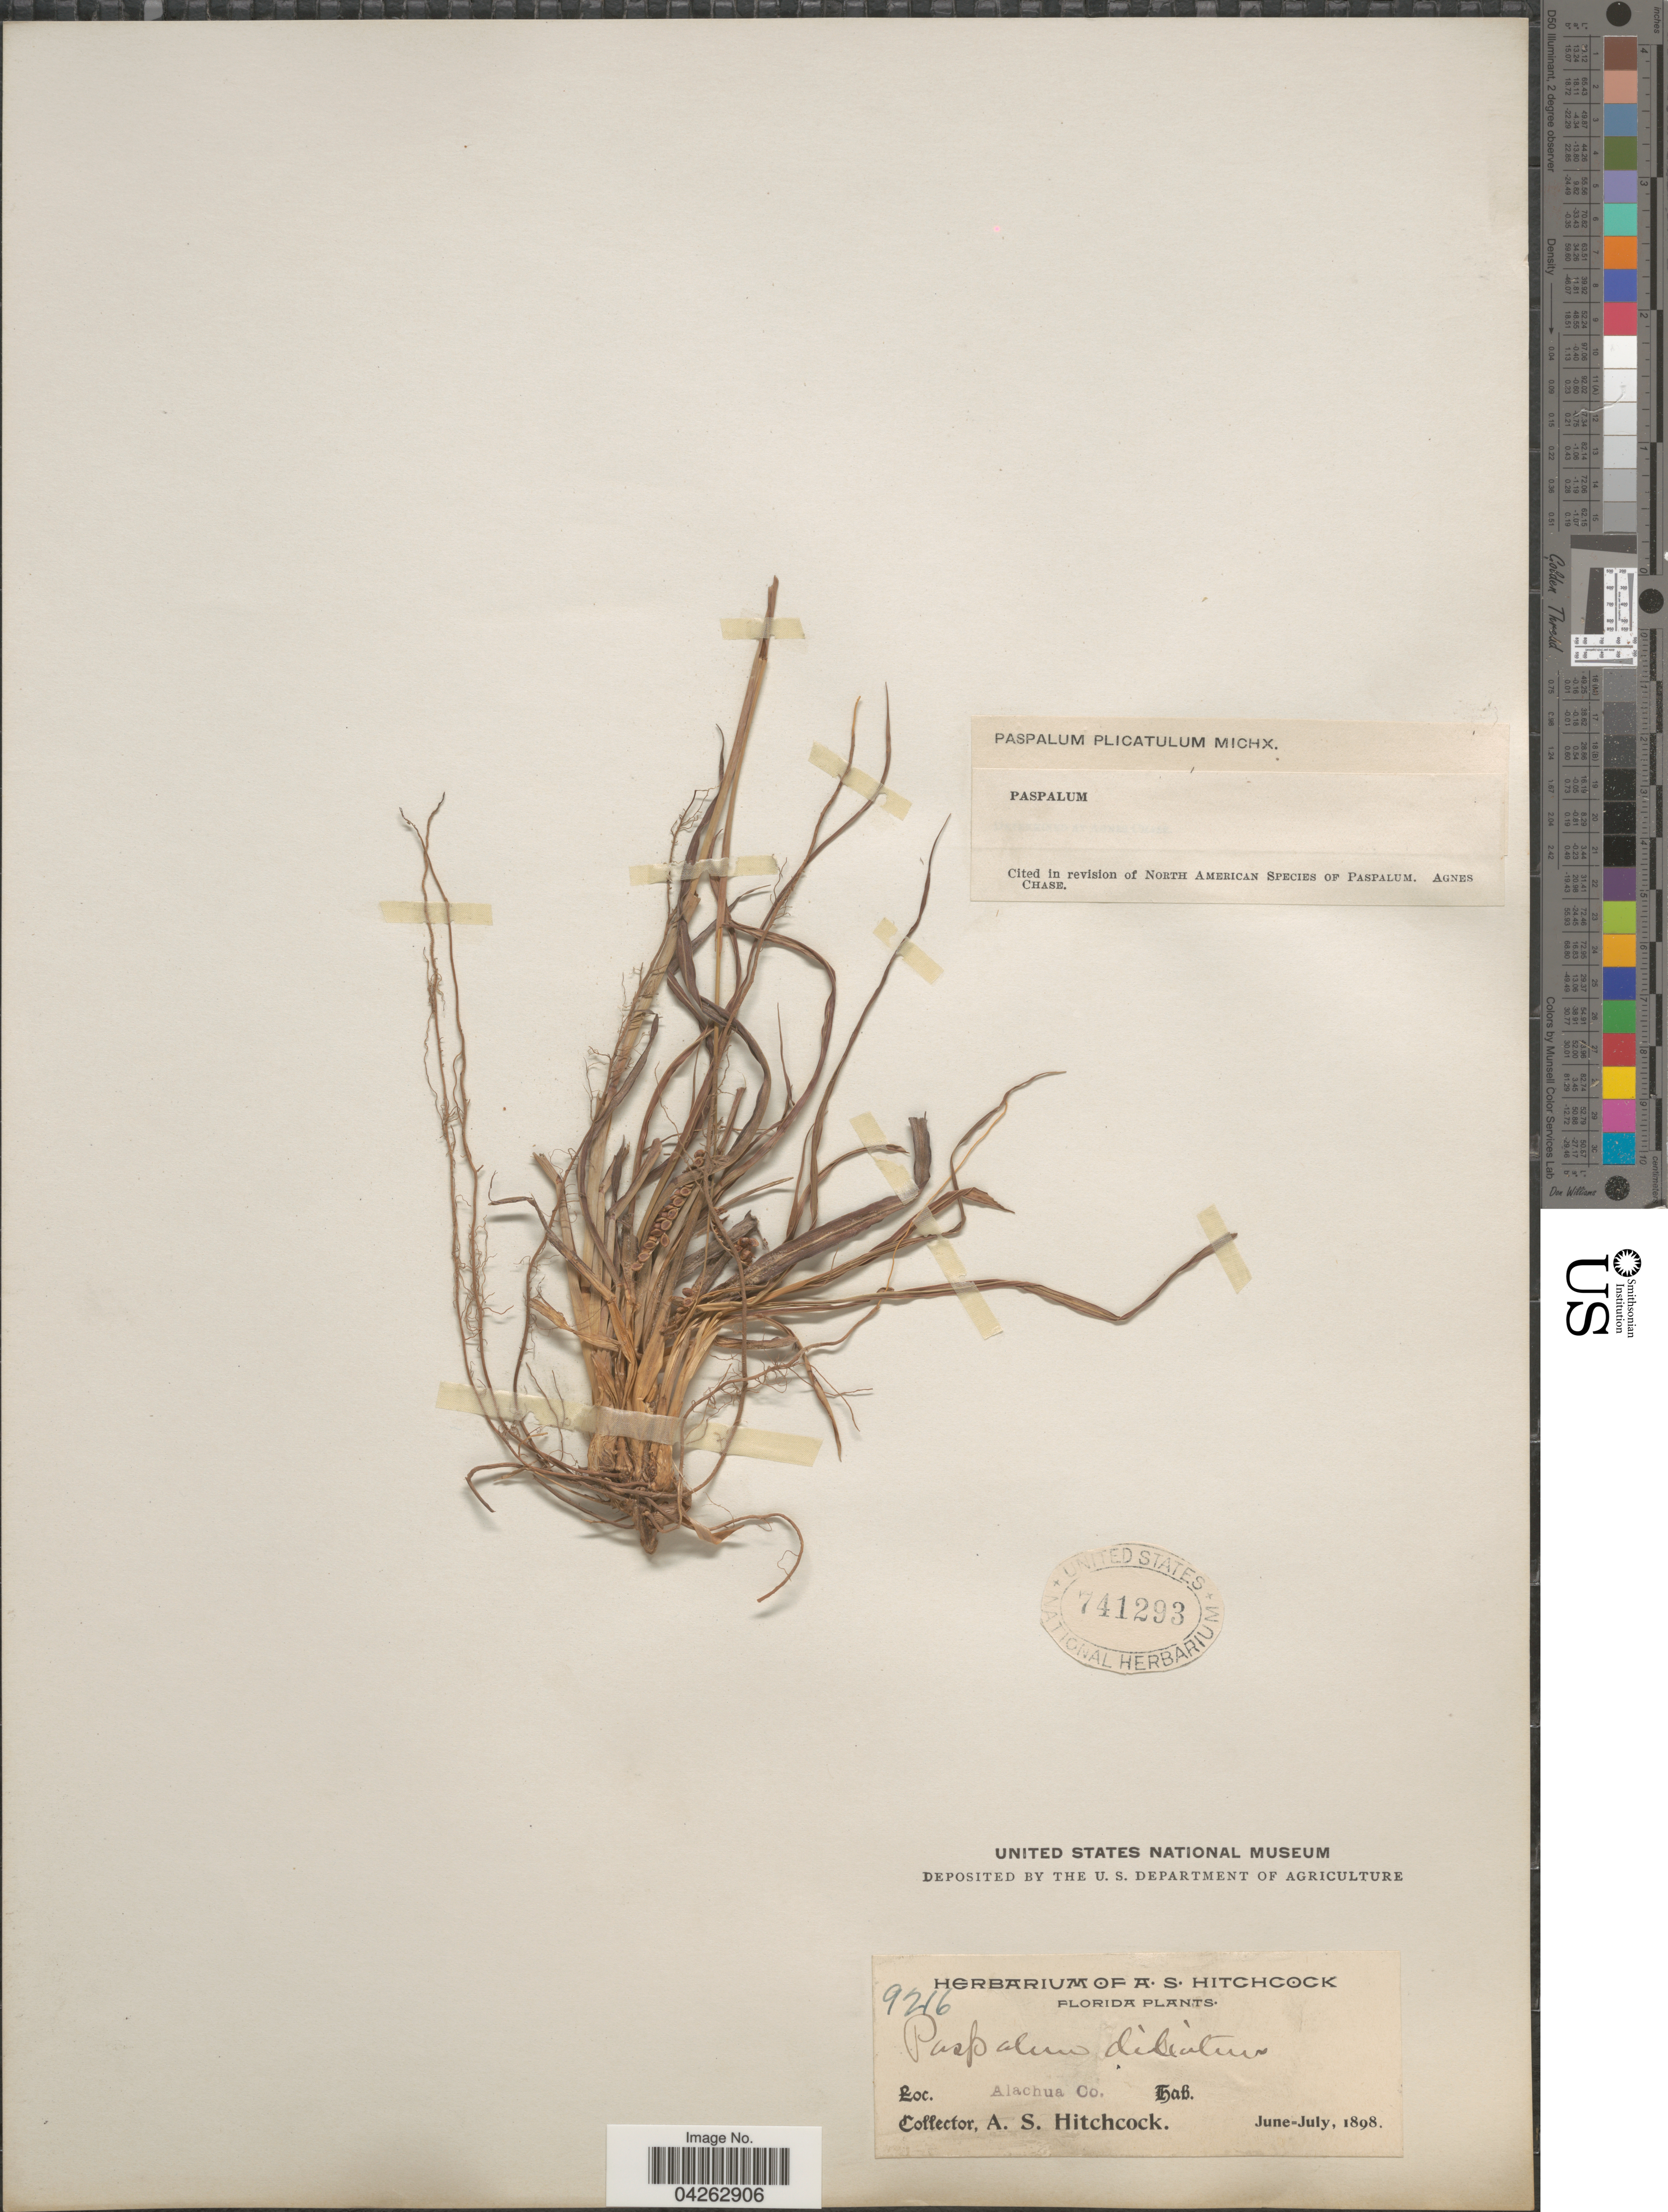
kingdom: Plantae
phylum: Tracheophyta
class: Liliopsida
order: Poales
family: Poaceae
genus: Paspalum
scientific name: Paspalum plicatulum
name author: Michx.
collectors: A. S. Hitchcock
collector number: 9216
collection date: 1898-06/1898-07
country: United States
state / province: Florida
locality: Alachua Co.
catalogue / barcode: US 741293